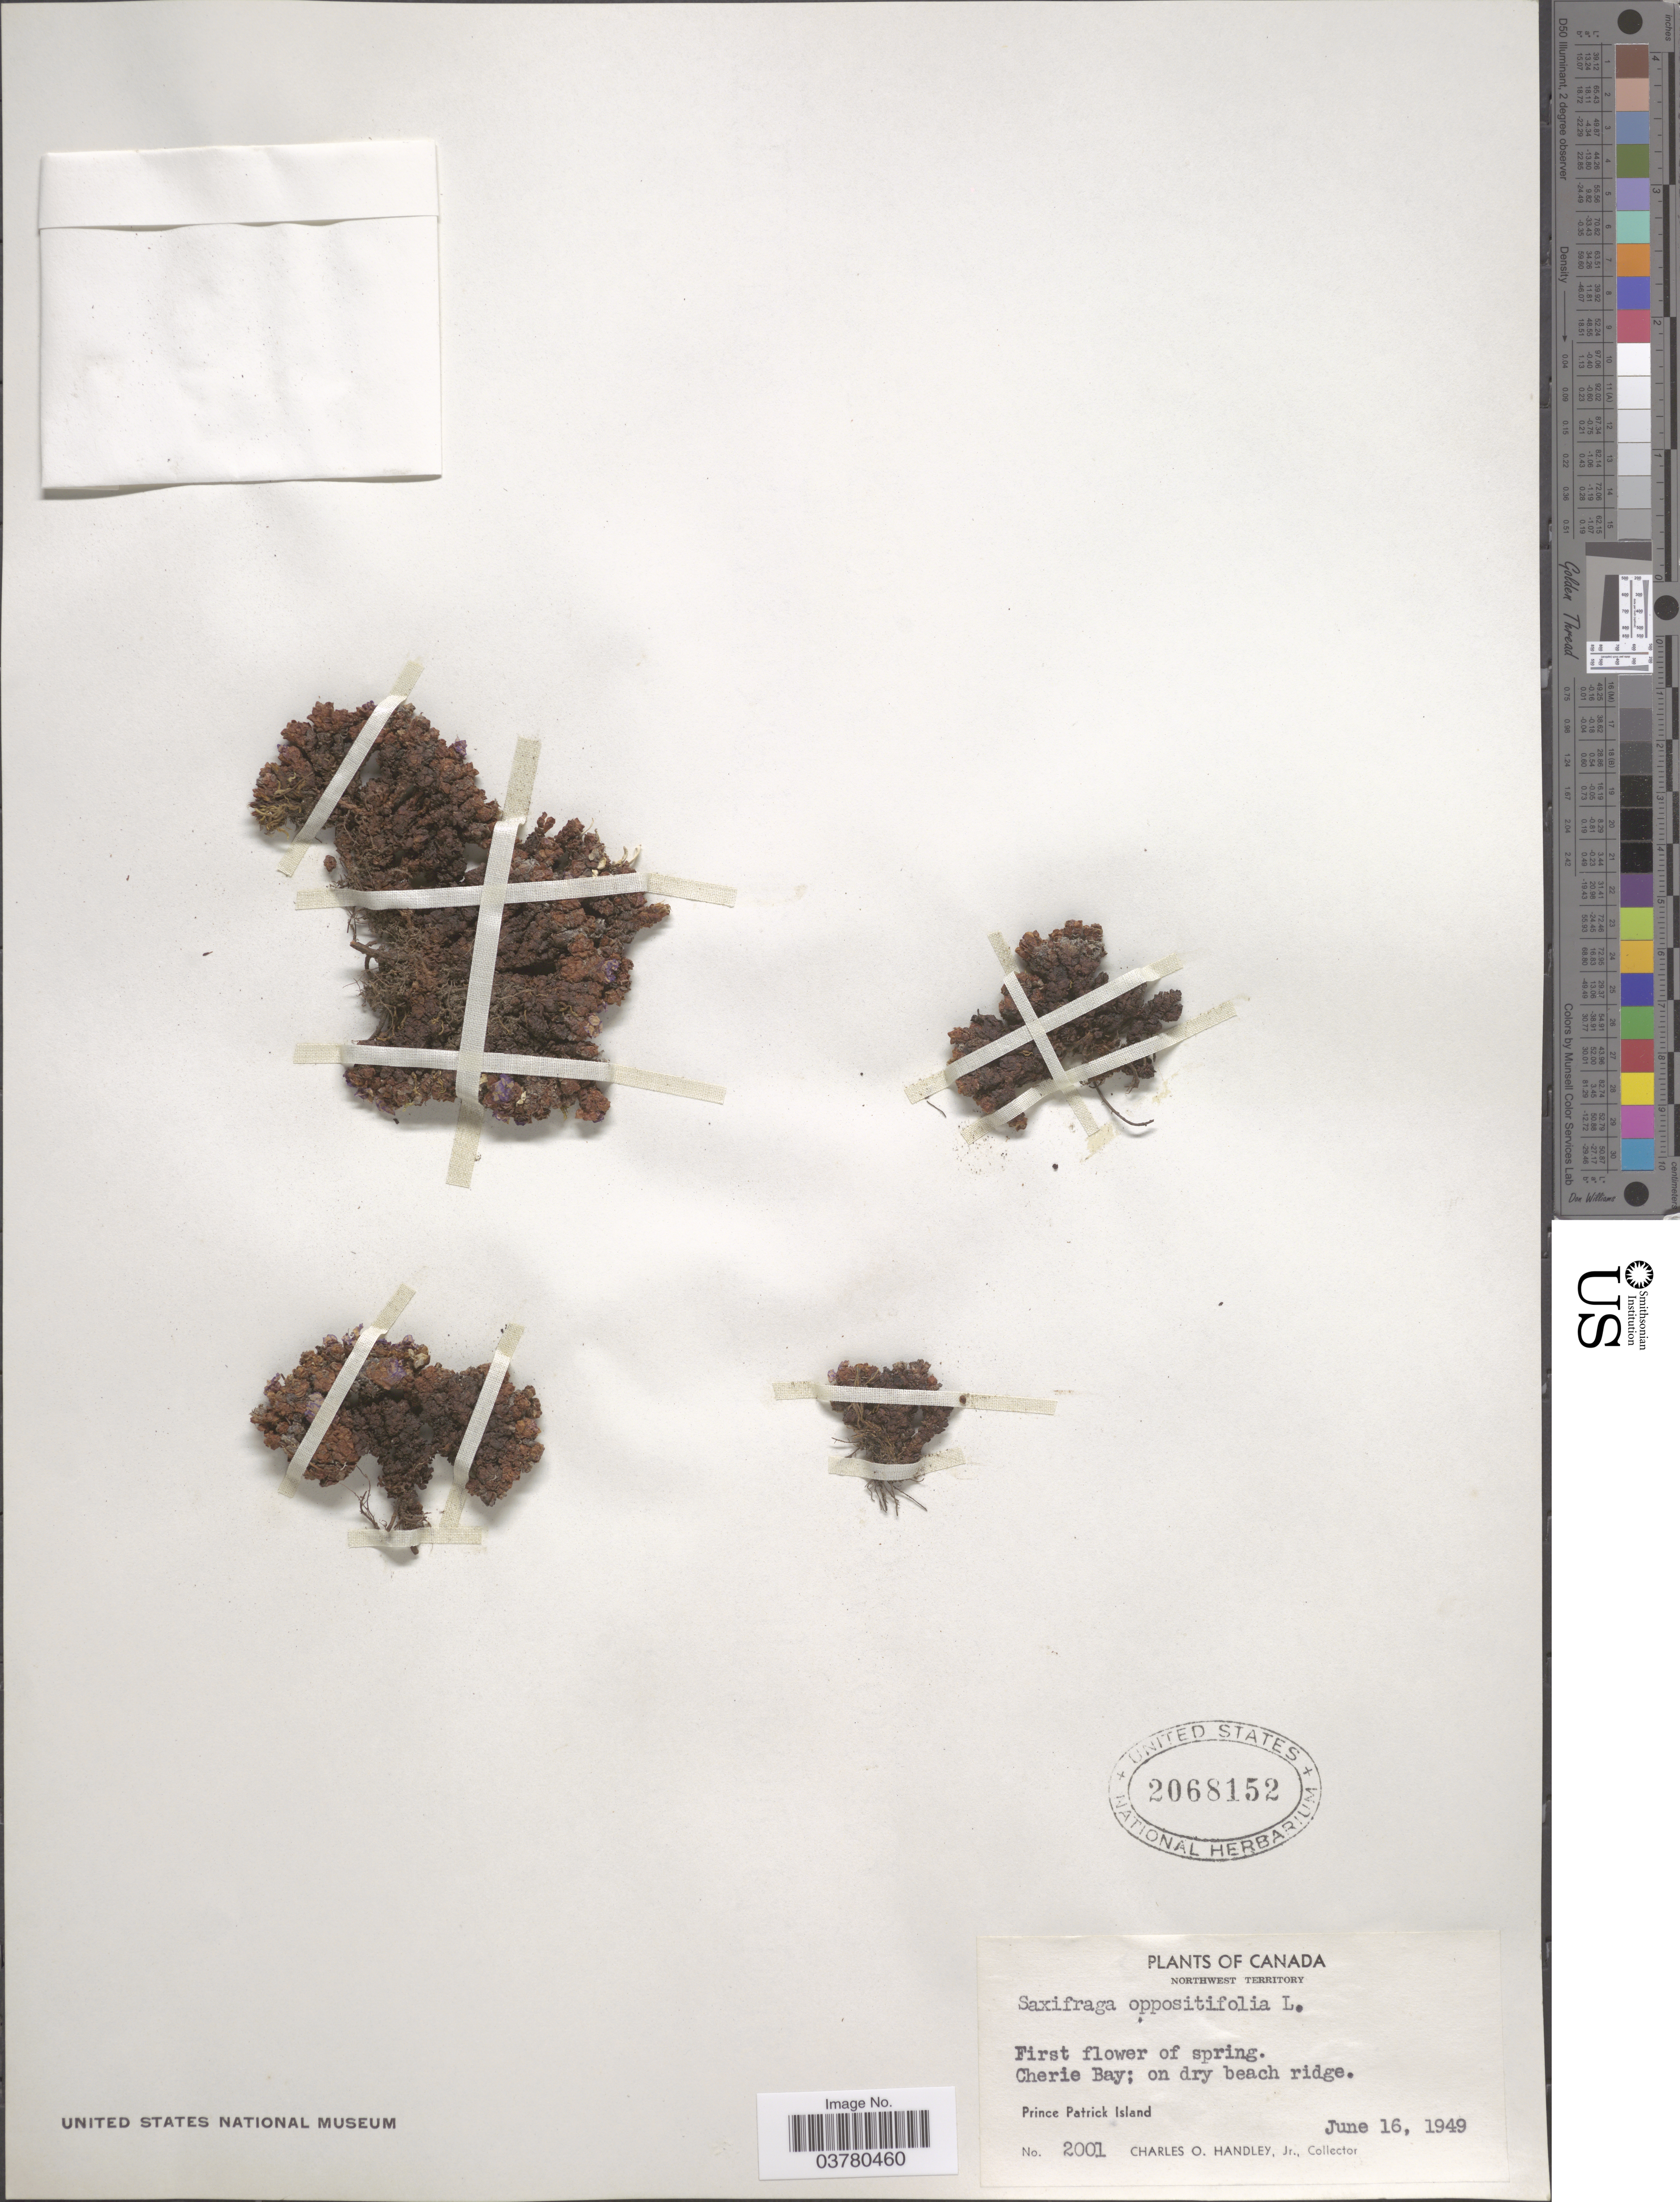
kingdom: Plantae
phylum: Tracheophyta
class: Magnoliopsida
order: Saxifragales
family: Saxifragaceae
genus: Saxifraga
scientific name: Saxifraga oppositifolia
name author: L.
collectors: C. Handley Jr.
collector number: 2001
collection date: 1949-06-16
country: Canada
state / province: Northwest Territories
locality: Northwest Territory. Cherie Bay. Prince Patrick Island.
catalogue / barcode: US 2068152